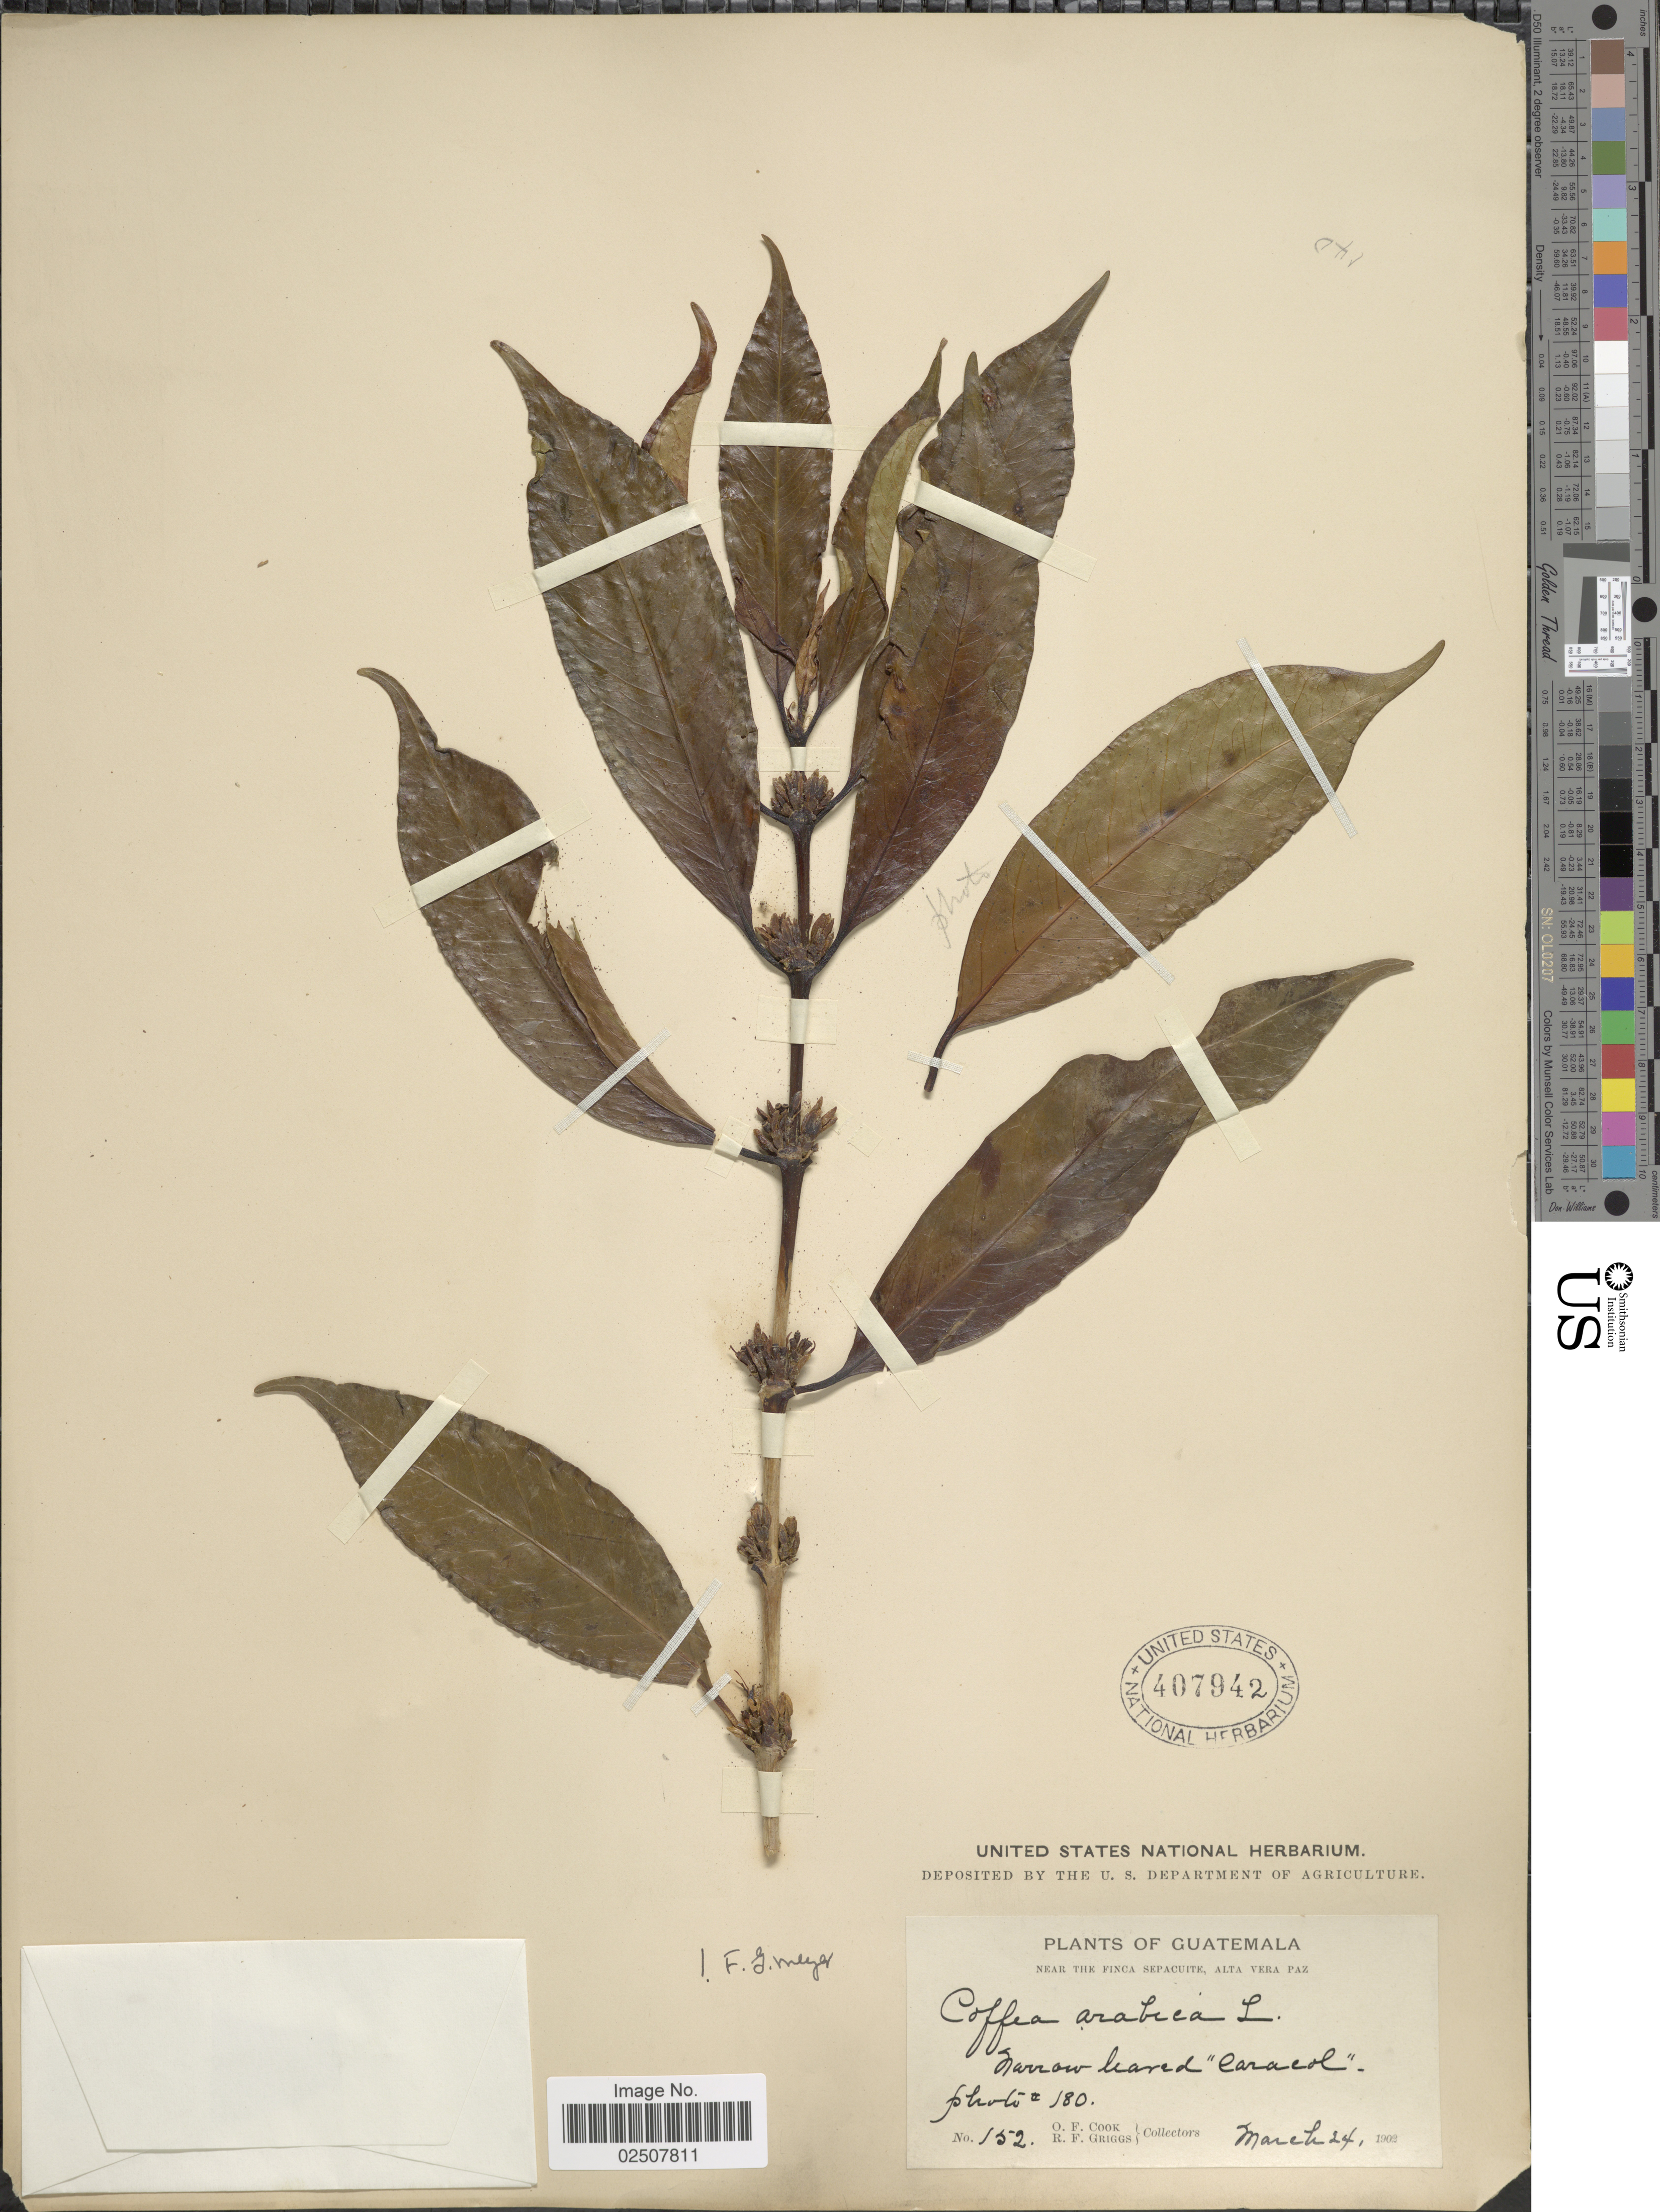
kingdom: Plantae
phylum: Tracheophyta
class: Magnoliopsida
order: Gentianales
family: Rubiaceae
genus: Coffea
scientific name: Coffea arabica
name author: L.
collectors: O. F. Cook & R. F. Griggs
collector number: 152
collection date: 1902-03-24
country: Guatemala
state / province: Alta Verapaz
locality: Near The Finca Sepacuite, narrow leaved 'Caraco'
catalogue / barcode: US 407942